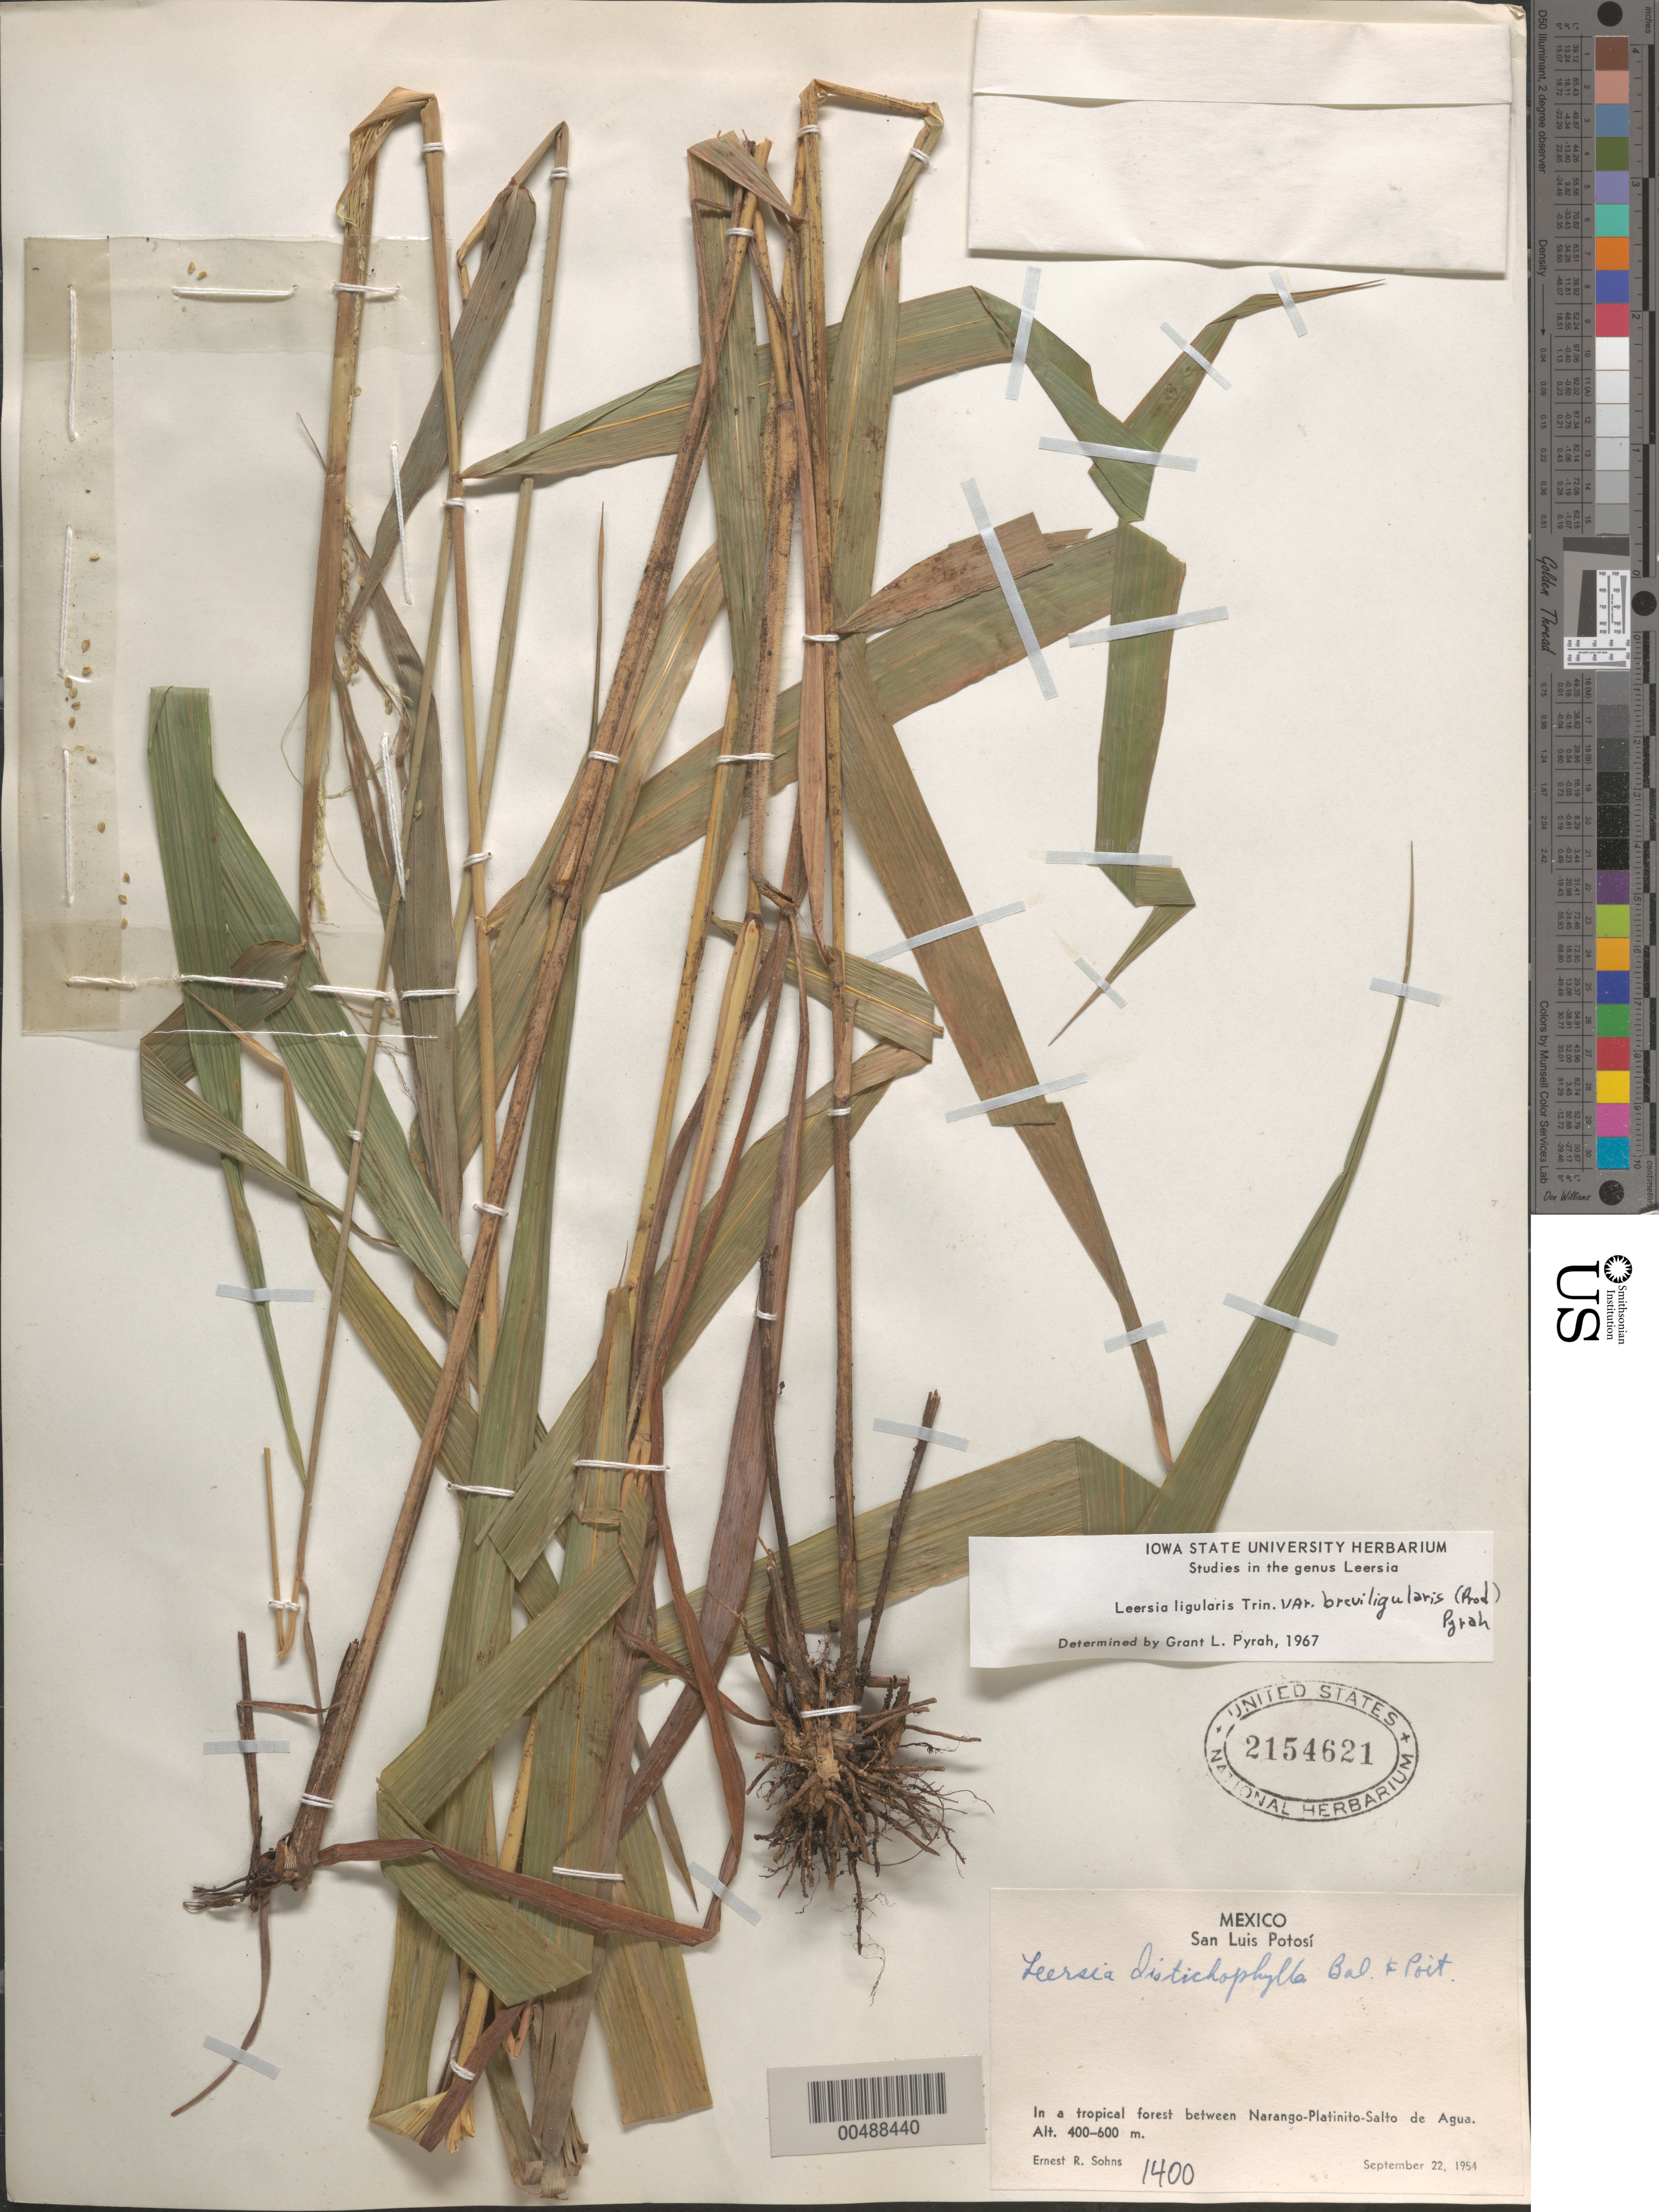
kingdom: Plantae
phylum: Tracheophyta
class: Liliopsida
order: Poales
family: Poaceae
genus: Leersia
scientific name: Leersia ligularis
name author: Trin.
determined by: Pyrah, G. L.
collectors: E. R. Sohns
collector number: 1400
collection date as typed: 22 Sep 1954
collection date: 1954-09-22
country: Mexico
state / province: San Luis Potosi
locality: Between Narango-Platinito-Salto de Agua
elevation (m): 400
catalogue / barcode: US 2154621